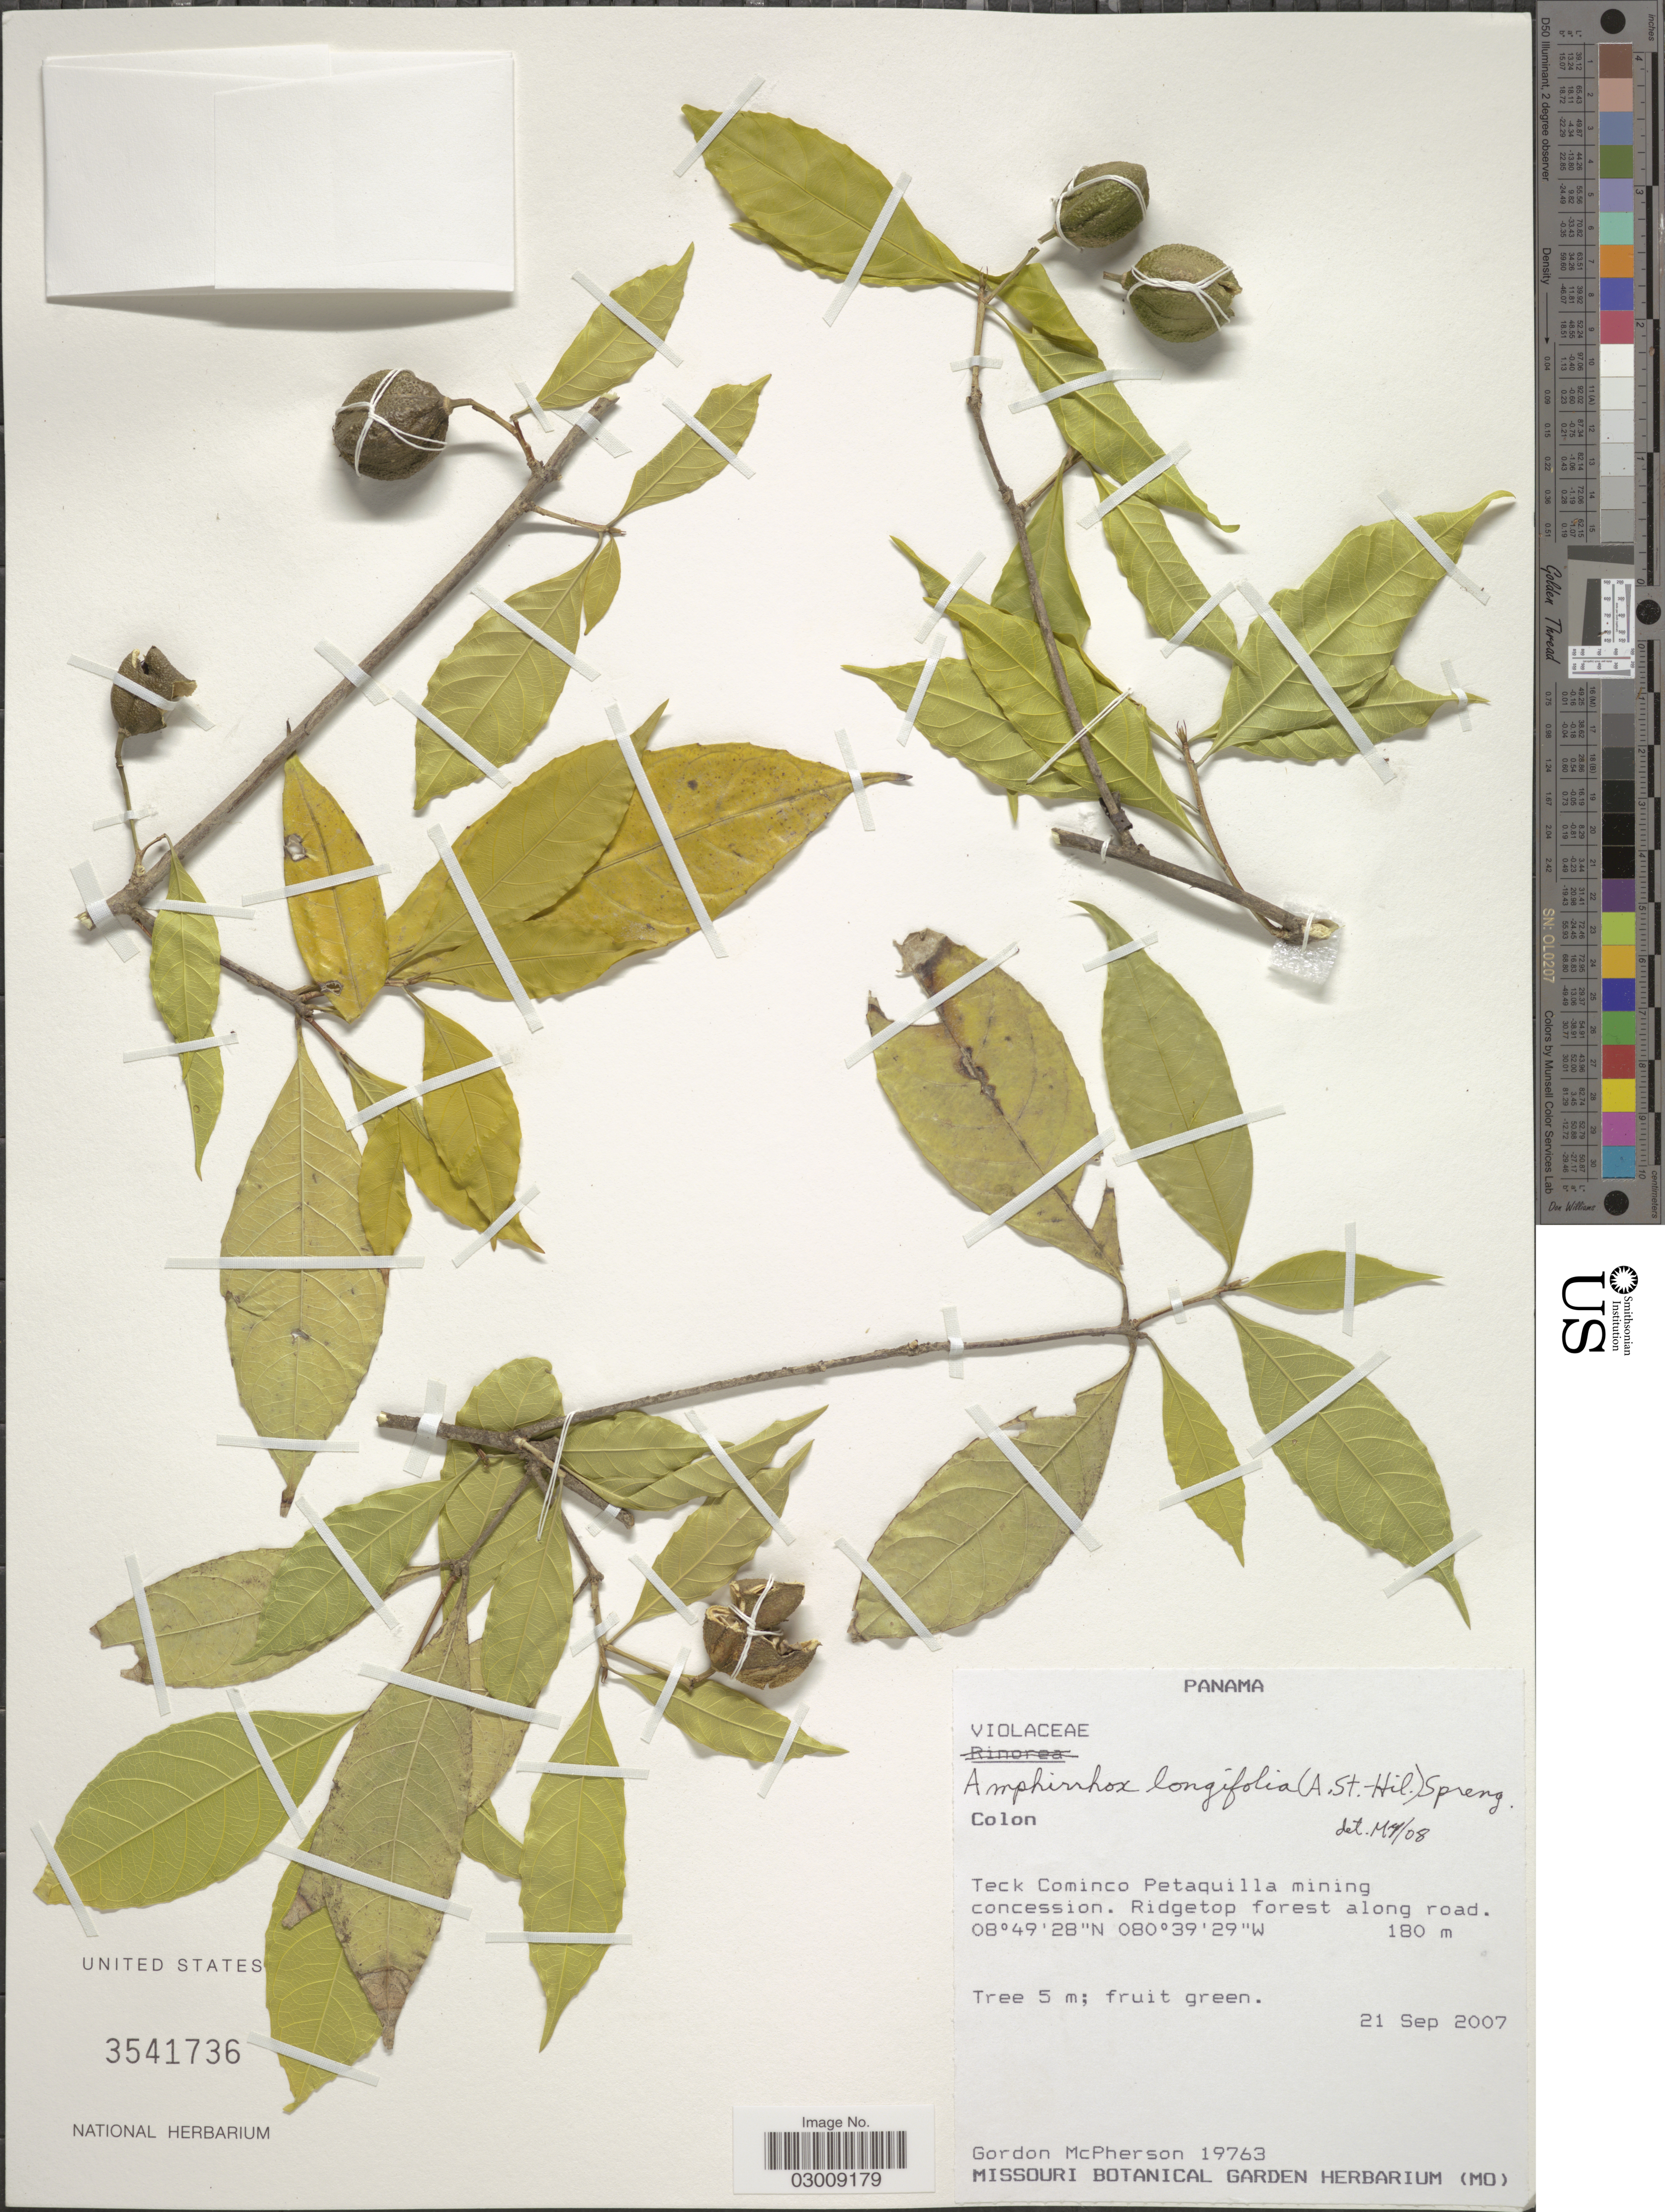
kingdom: Plantae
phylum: Tracheophyta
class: Magnoliopsida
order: Malpighiales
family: Violaceae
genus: Amphirrhox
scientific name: Amphirrhox longifolia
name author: (A. St.-Hil.) Spreng.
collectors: G. D. McPherson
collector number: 19763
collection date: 2007-09-21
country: Panama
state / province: Colón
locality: Teck Cominco Petaquilla mining concession. Ridgetop forest along road.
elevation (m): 180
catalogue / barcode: US 3541736